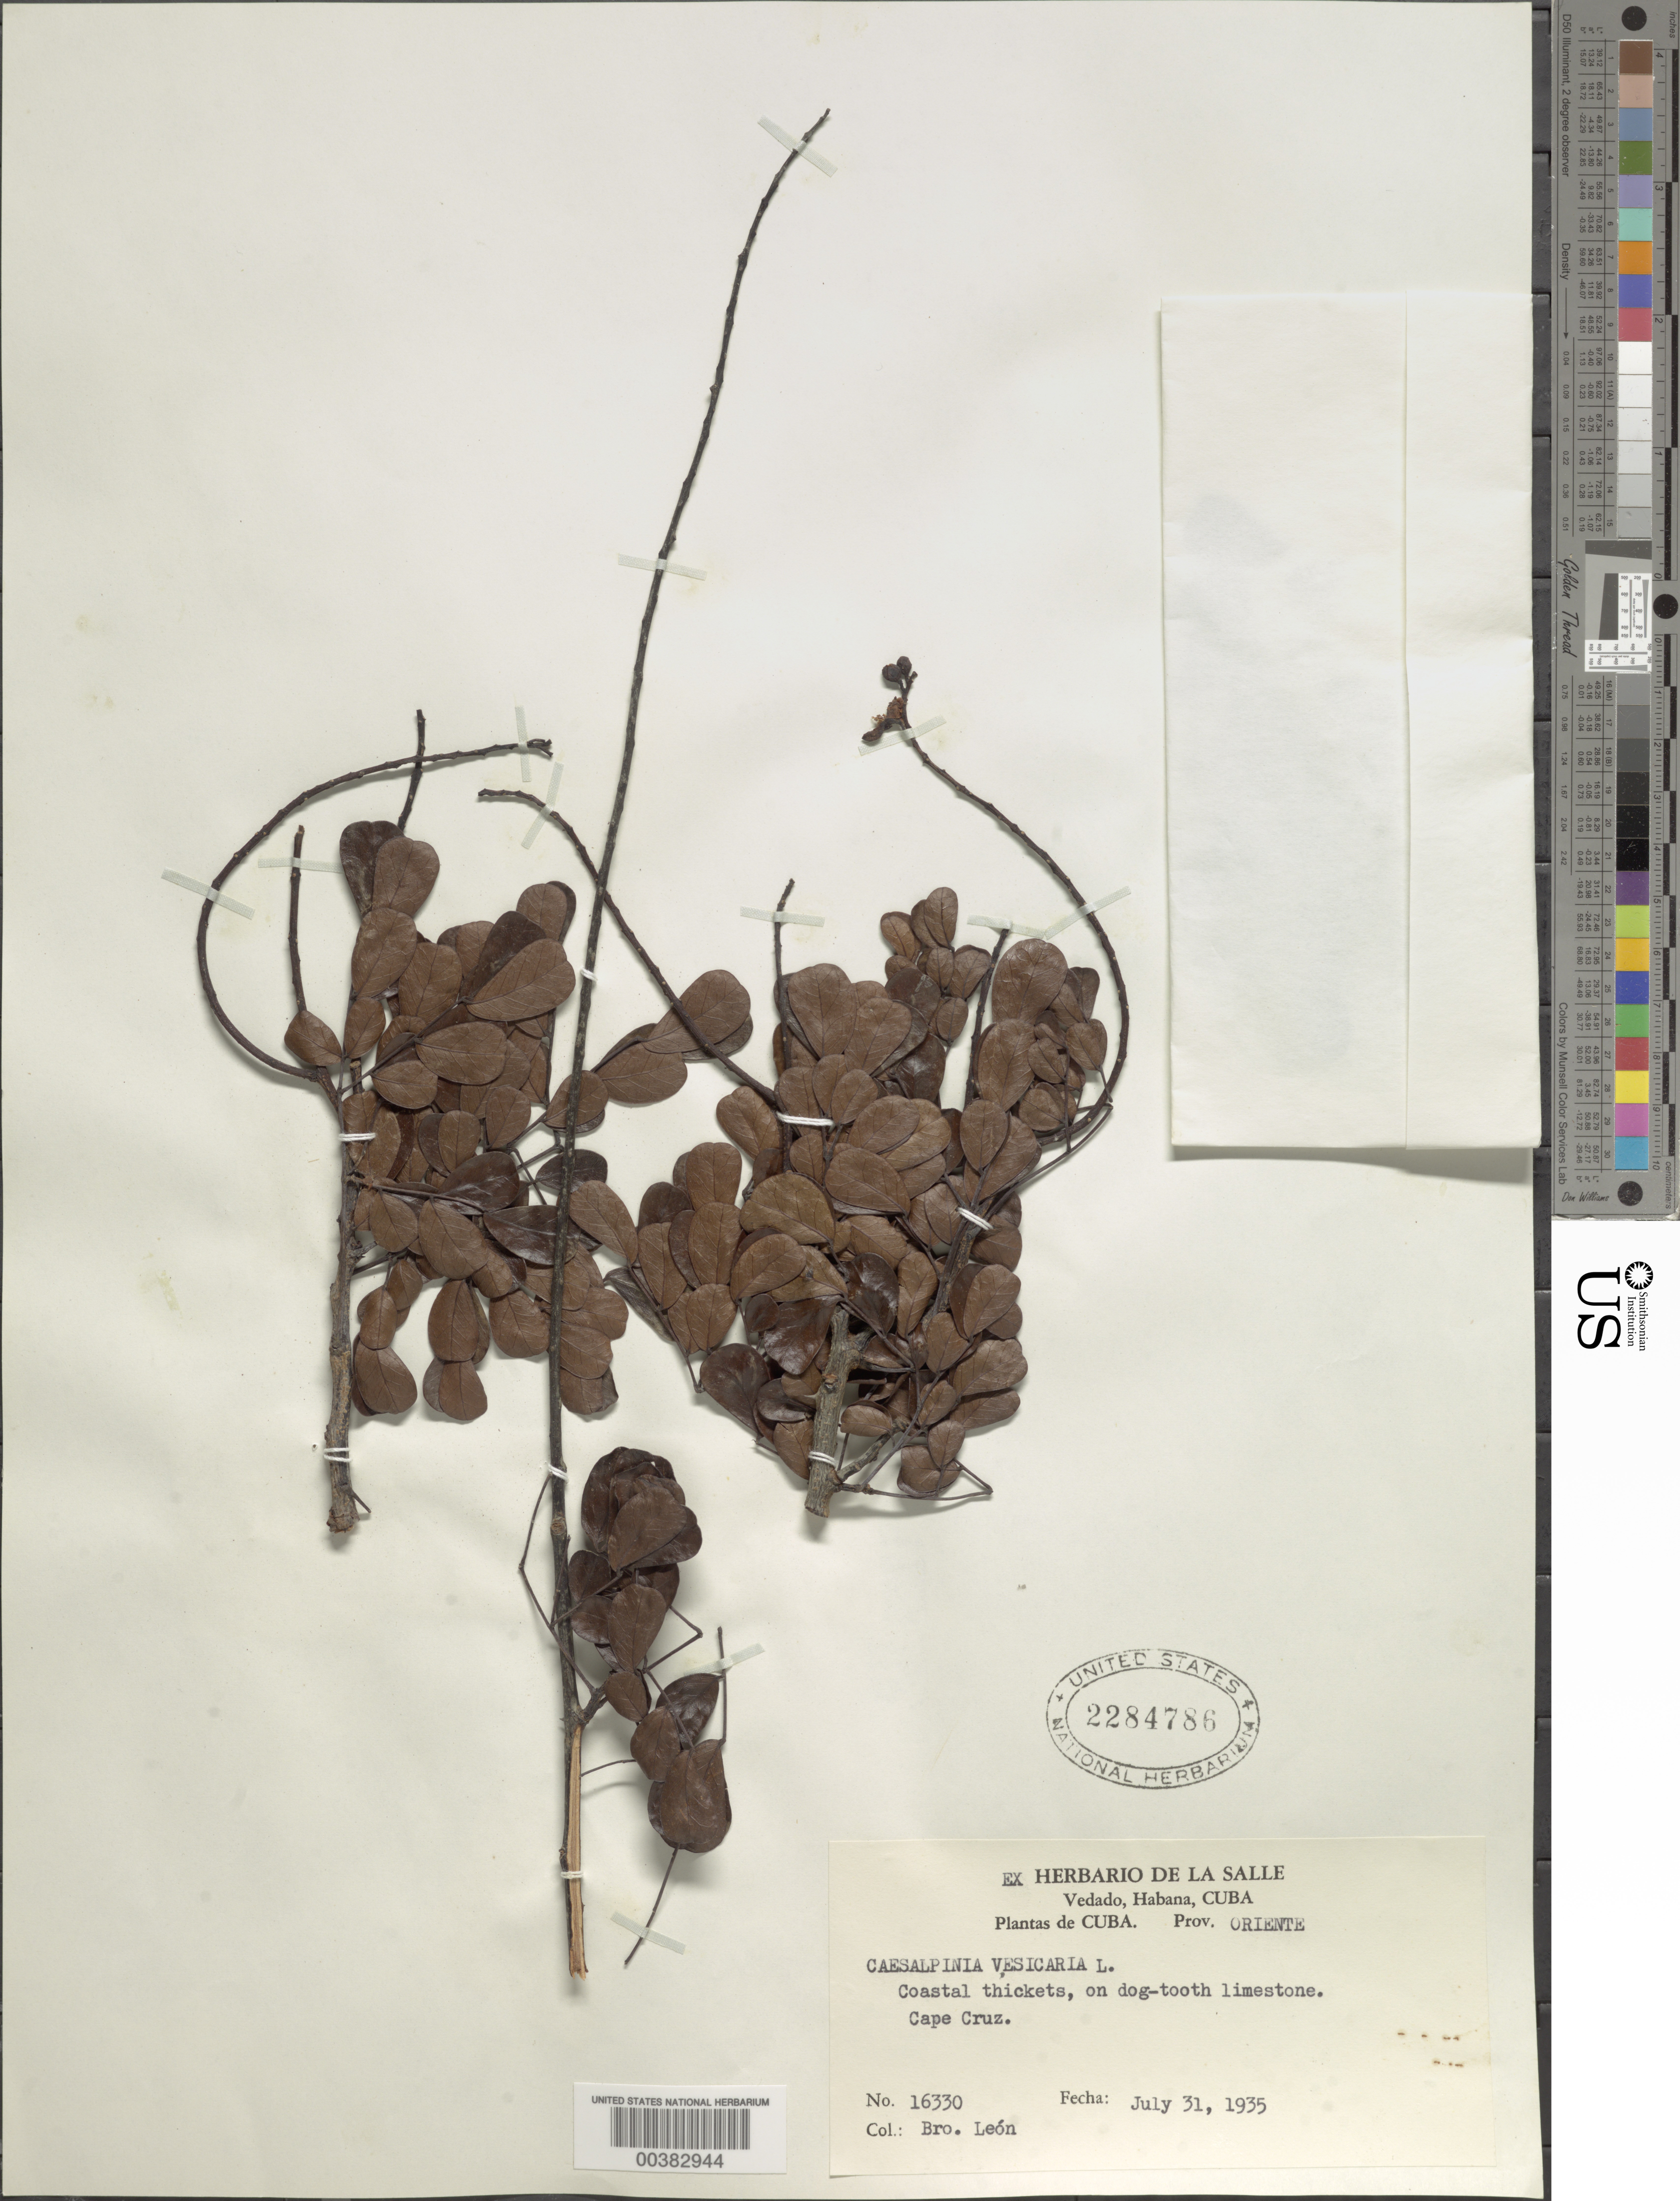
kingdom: Plantae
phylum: Tracheophyta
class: Magnoliopsida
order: Fabales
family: Fabaceae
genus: Tara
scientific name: Tara vesicaria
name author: (L.) Molinari et al.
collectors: Bro. León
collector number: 16330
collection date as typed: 31 Jul 1935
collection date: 1935-07-31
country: Cuba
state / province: Oriente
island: Greater Antilles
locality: Cape cruz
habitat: Dogtooth limestone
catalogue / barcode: US 2284786